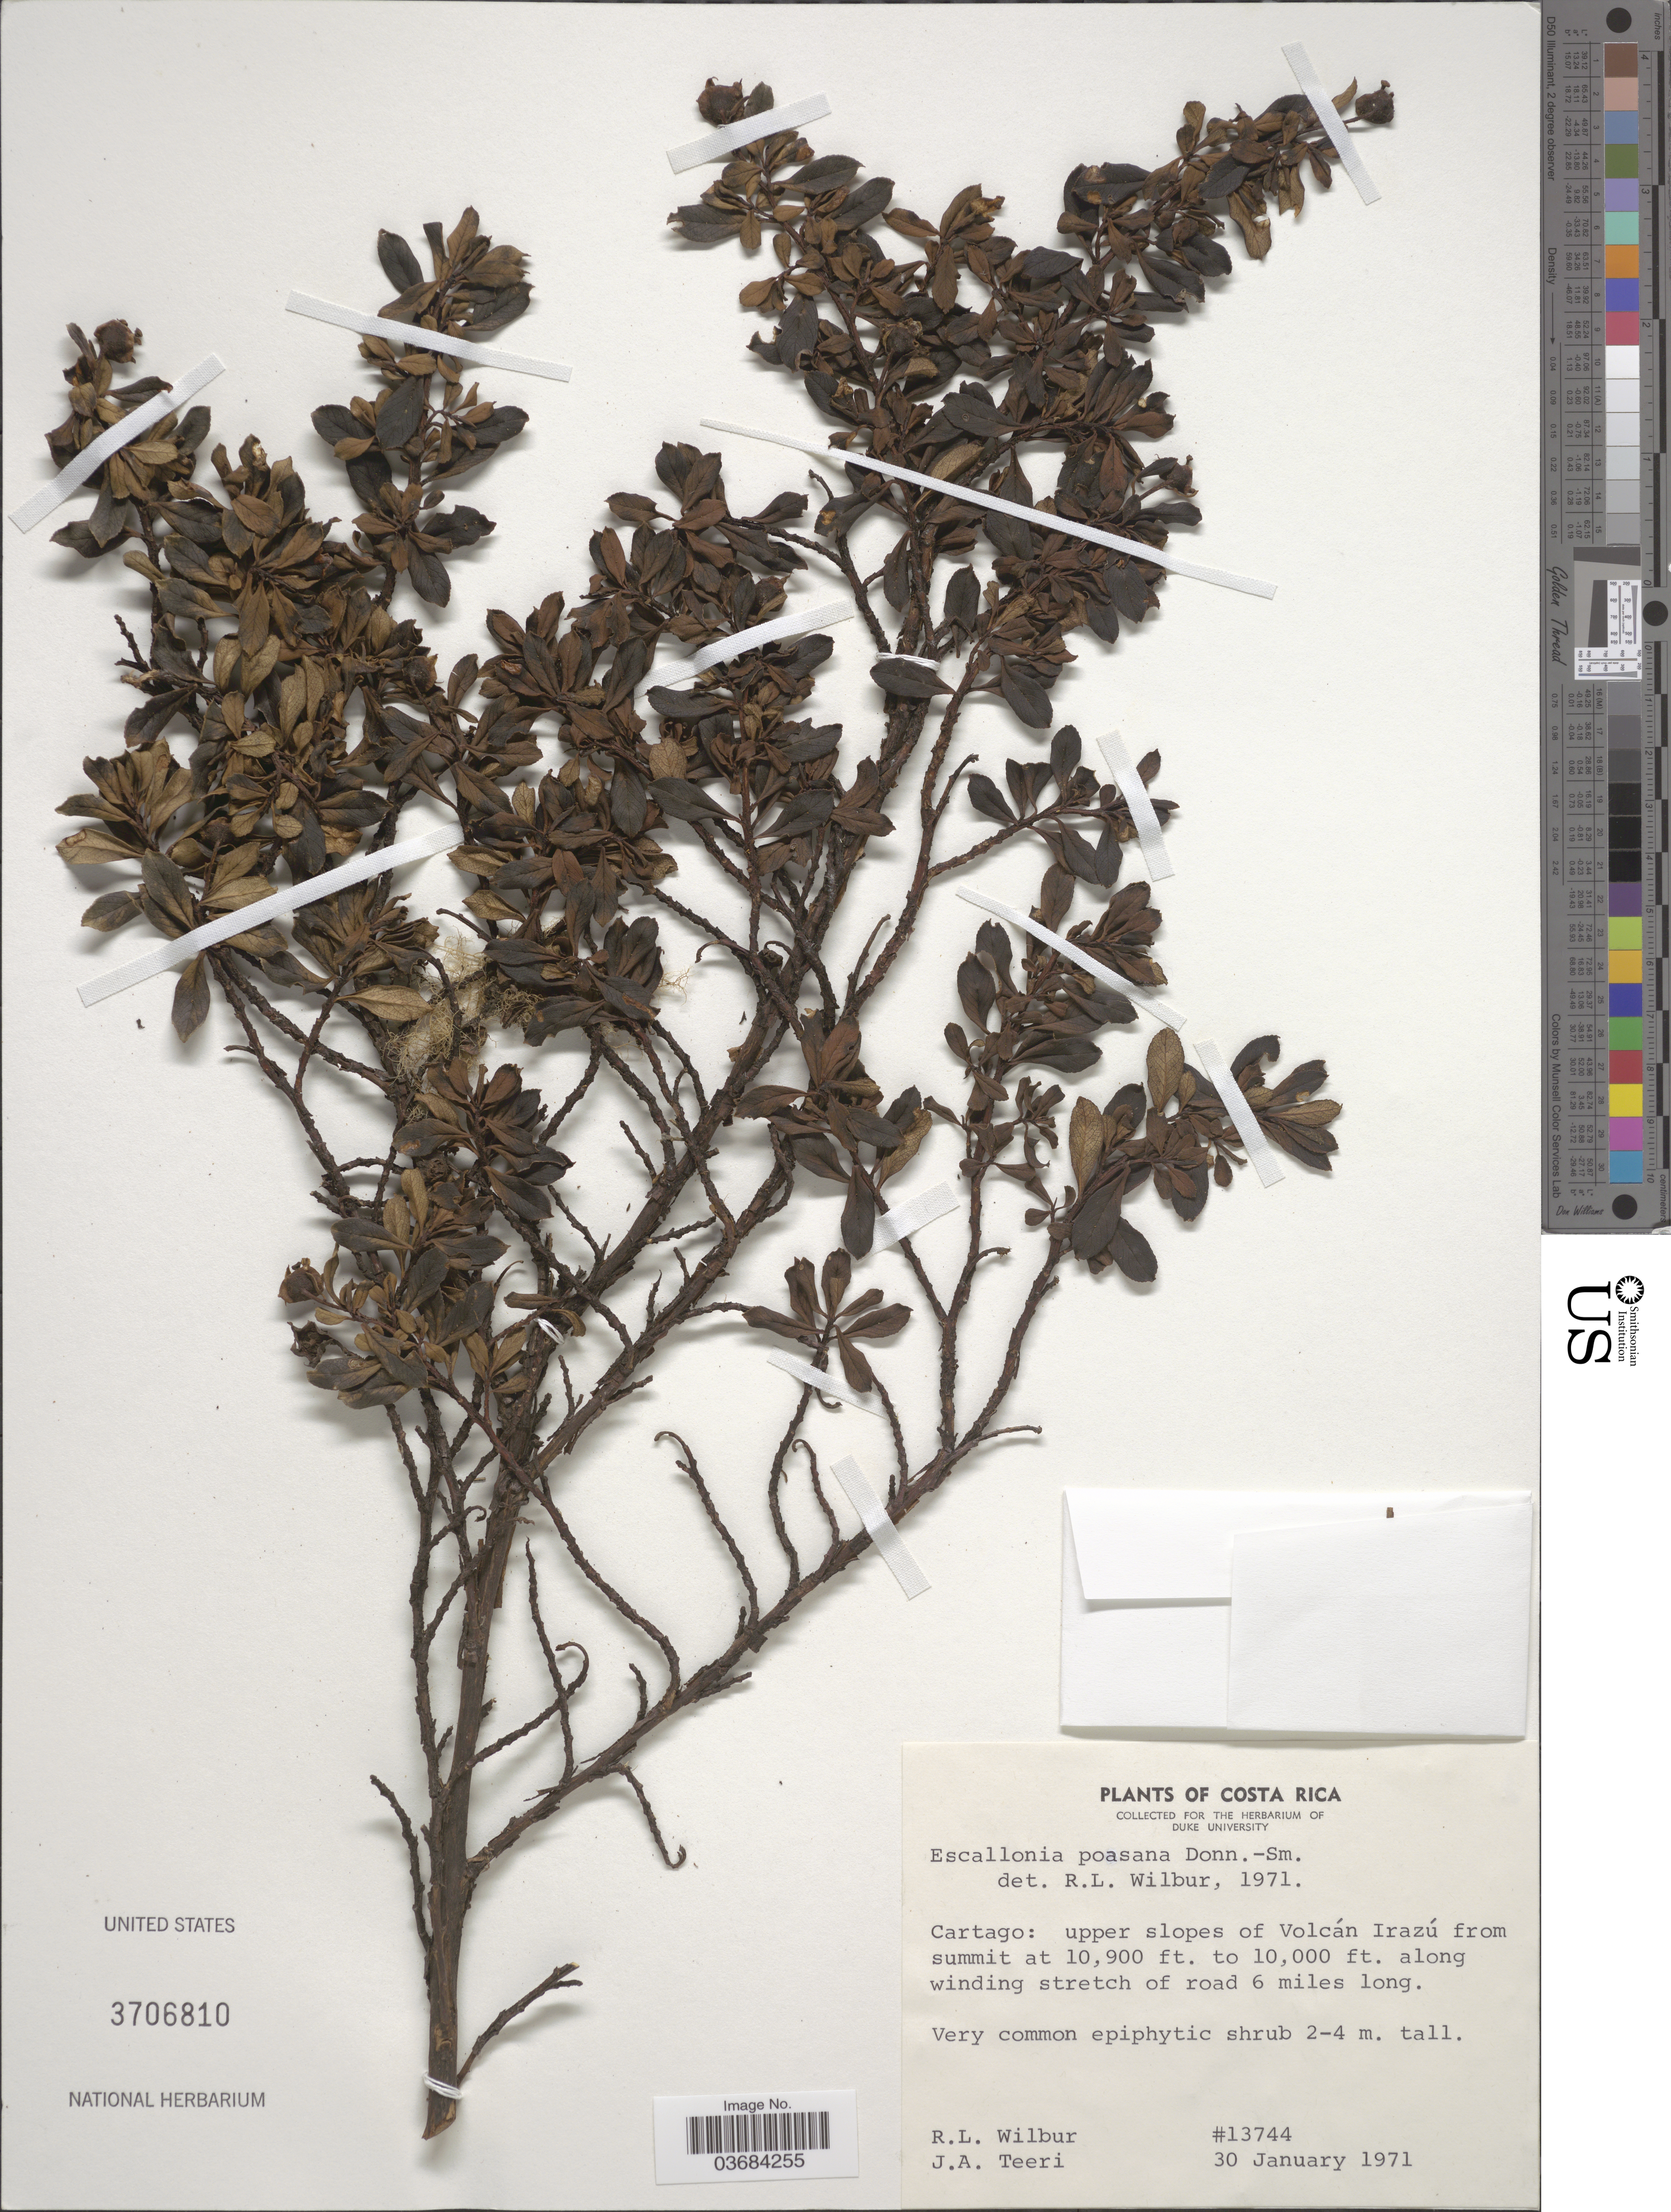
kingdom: Plantae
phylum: Tracheophyta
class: Magnoliopsida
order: Escalloniales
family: Escalloniaceae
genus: Escallonia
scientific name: Escallonia poasana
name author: Donn. Sm.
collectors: R. L. Wilbur & J. Teeri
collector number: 13744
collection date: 1971-01-30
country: Costa Rica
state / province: Cartago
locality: Upper slopes of Volcán Irazú from summit along winding stretch of road 6 miles long.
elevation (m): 3048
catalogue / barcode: US 3706810